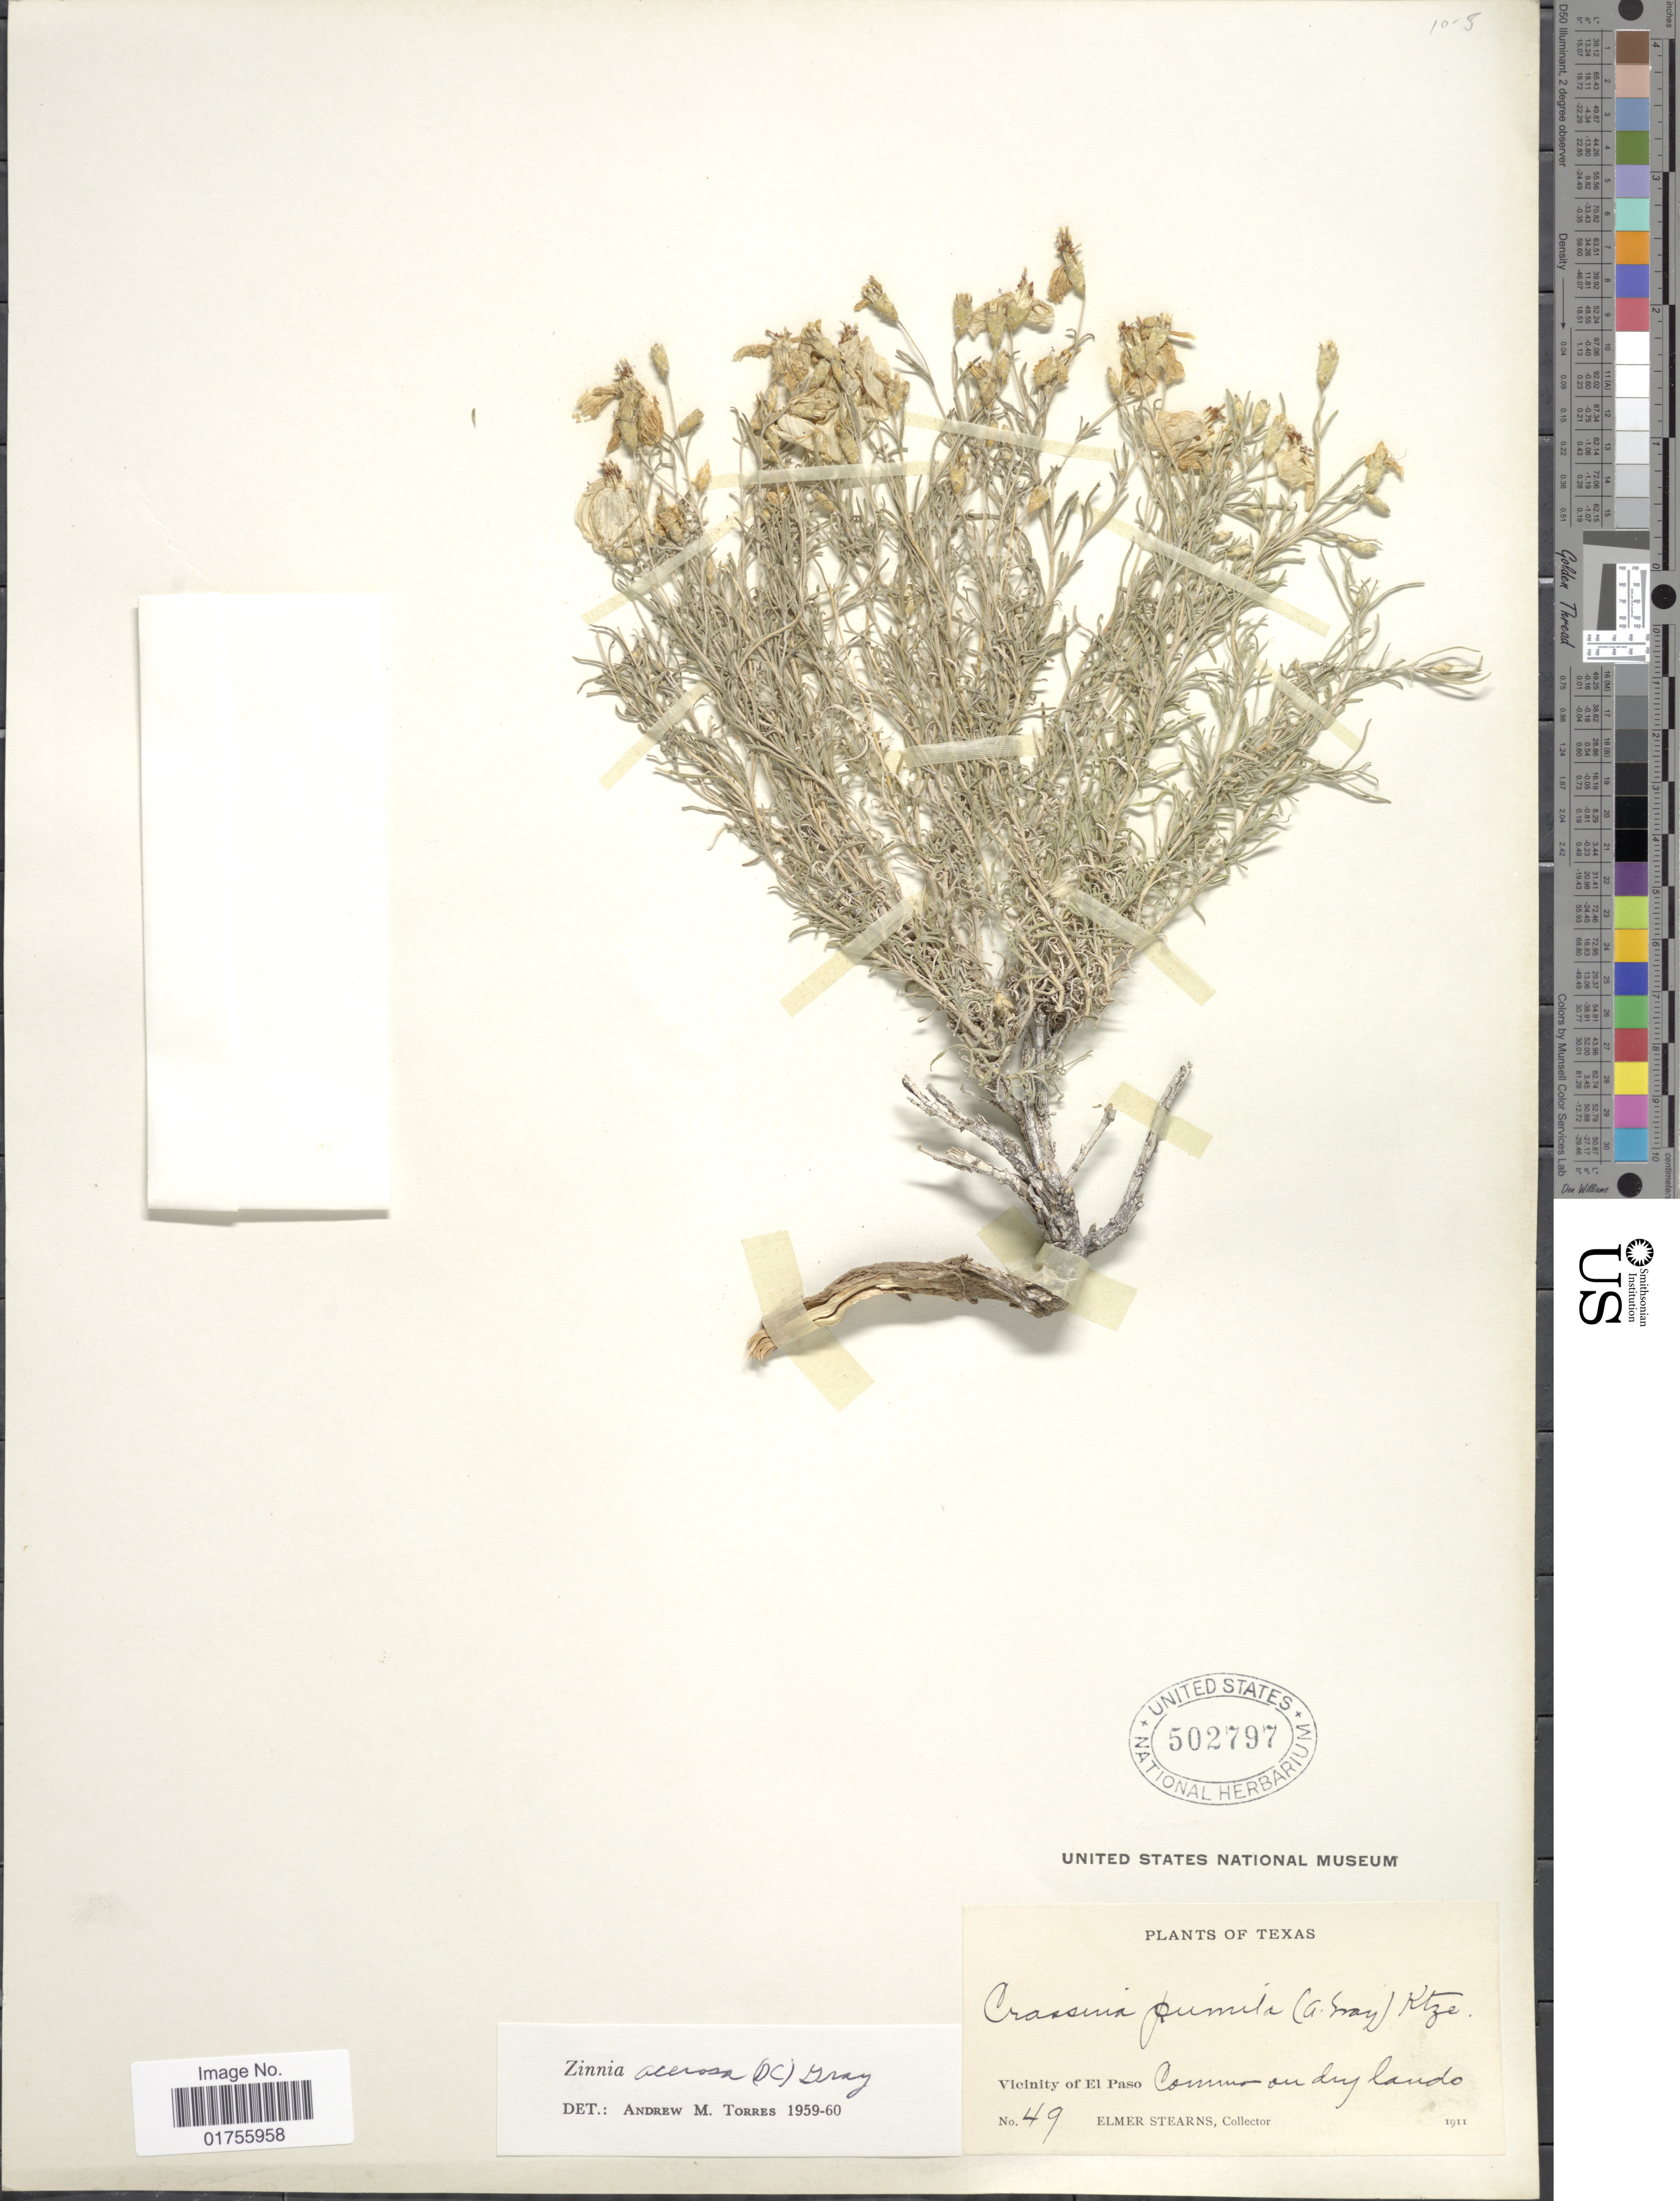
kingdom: Plantae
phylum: Tracheophyta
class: Magnoliopsida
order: Asterales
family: Asteraceae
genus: Zinnia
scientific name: Zinnia acerosa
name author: (DC.) A. Gray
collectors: E. Stearns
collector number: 49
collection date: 1911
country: United States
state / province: Texas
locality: Vicinity of El Paso, Common on dry lando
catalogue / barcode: US 502797